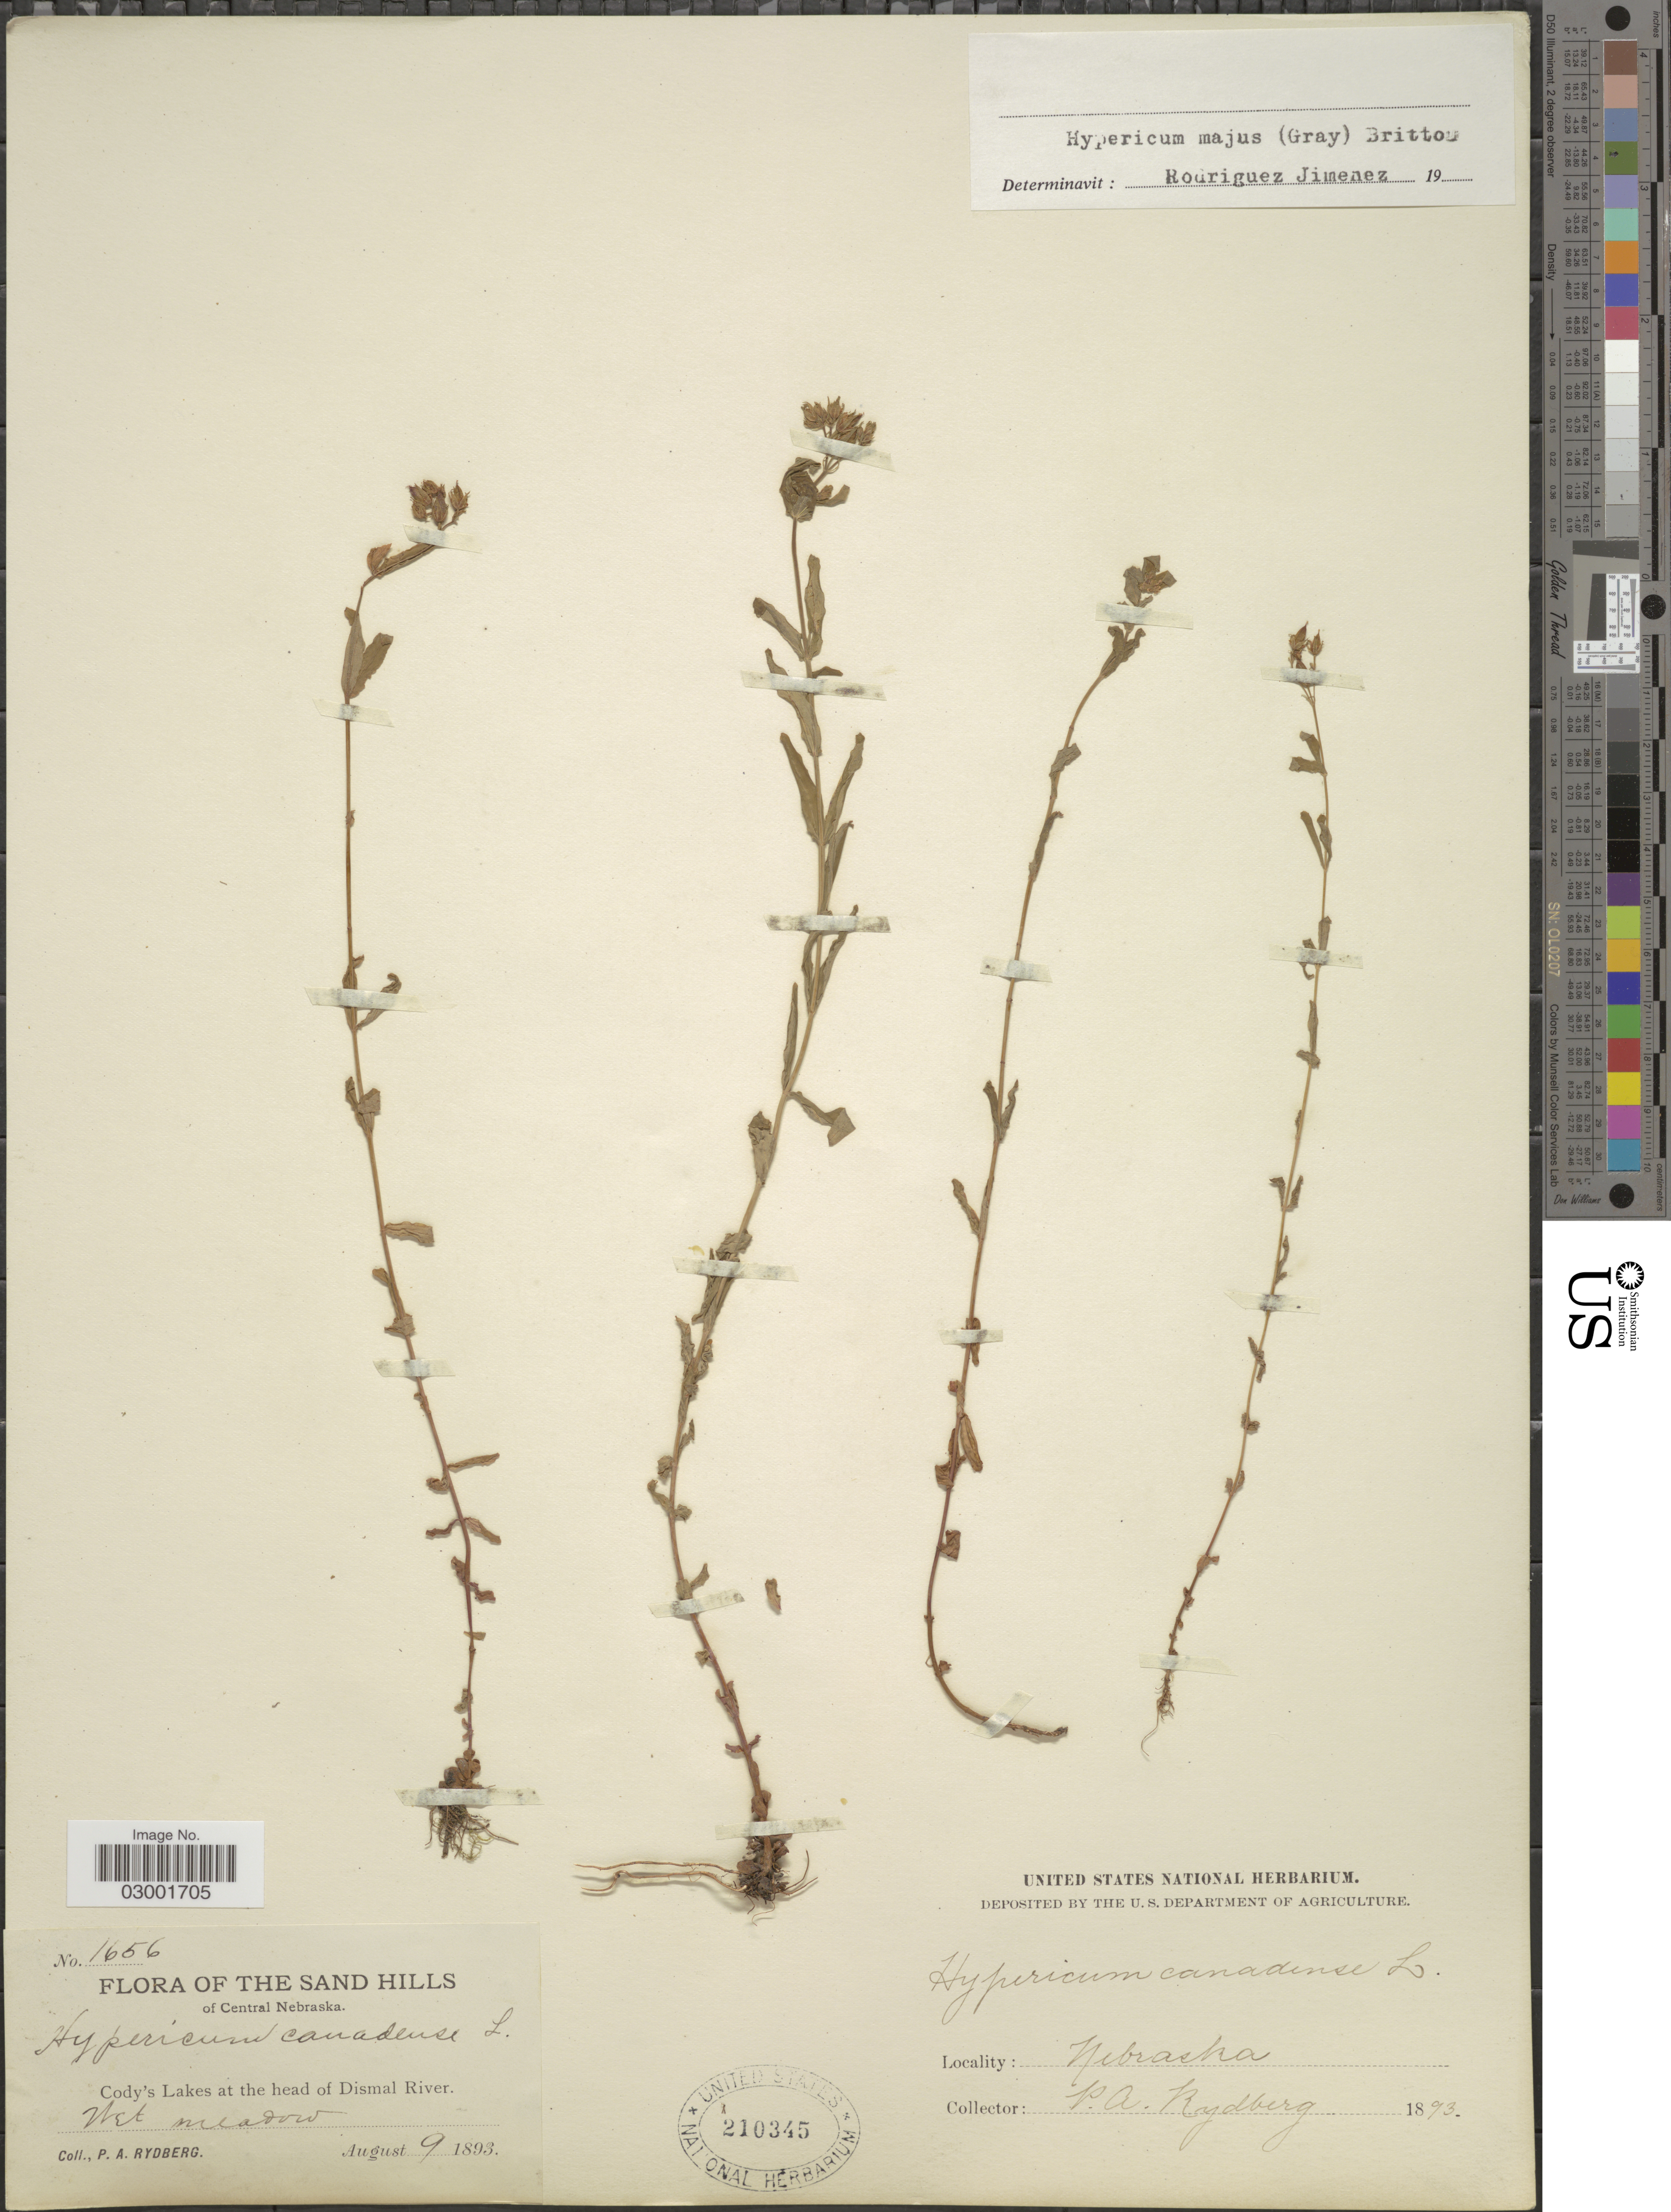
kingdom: Plantae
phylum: Tracheophyta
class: Magnoliopsida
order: Malpighiales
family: Hypericaceae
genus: Hypericum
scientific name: Hypericum majus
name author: (A. Gray) Britton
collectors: P. A. Rydberg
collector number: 1656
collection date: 1893-08-09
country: United States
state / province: Nebraska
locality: Sand Hills of Central Nebraska. Cody's Lakes at the head of Dismal River.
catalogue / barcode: US 210345